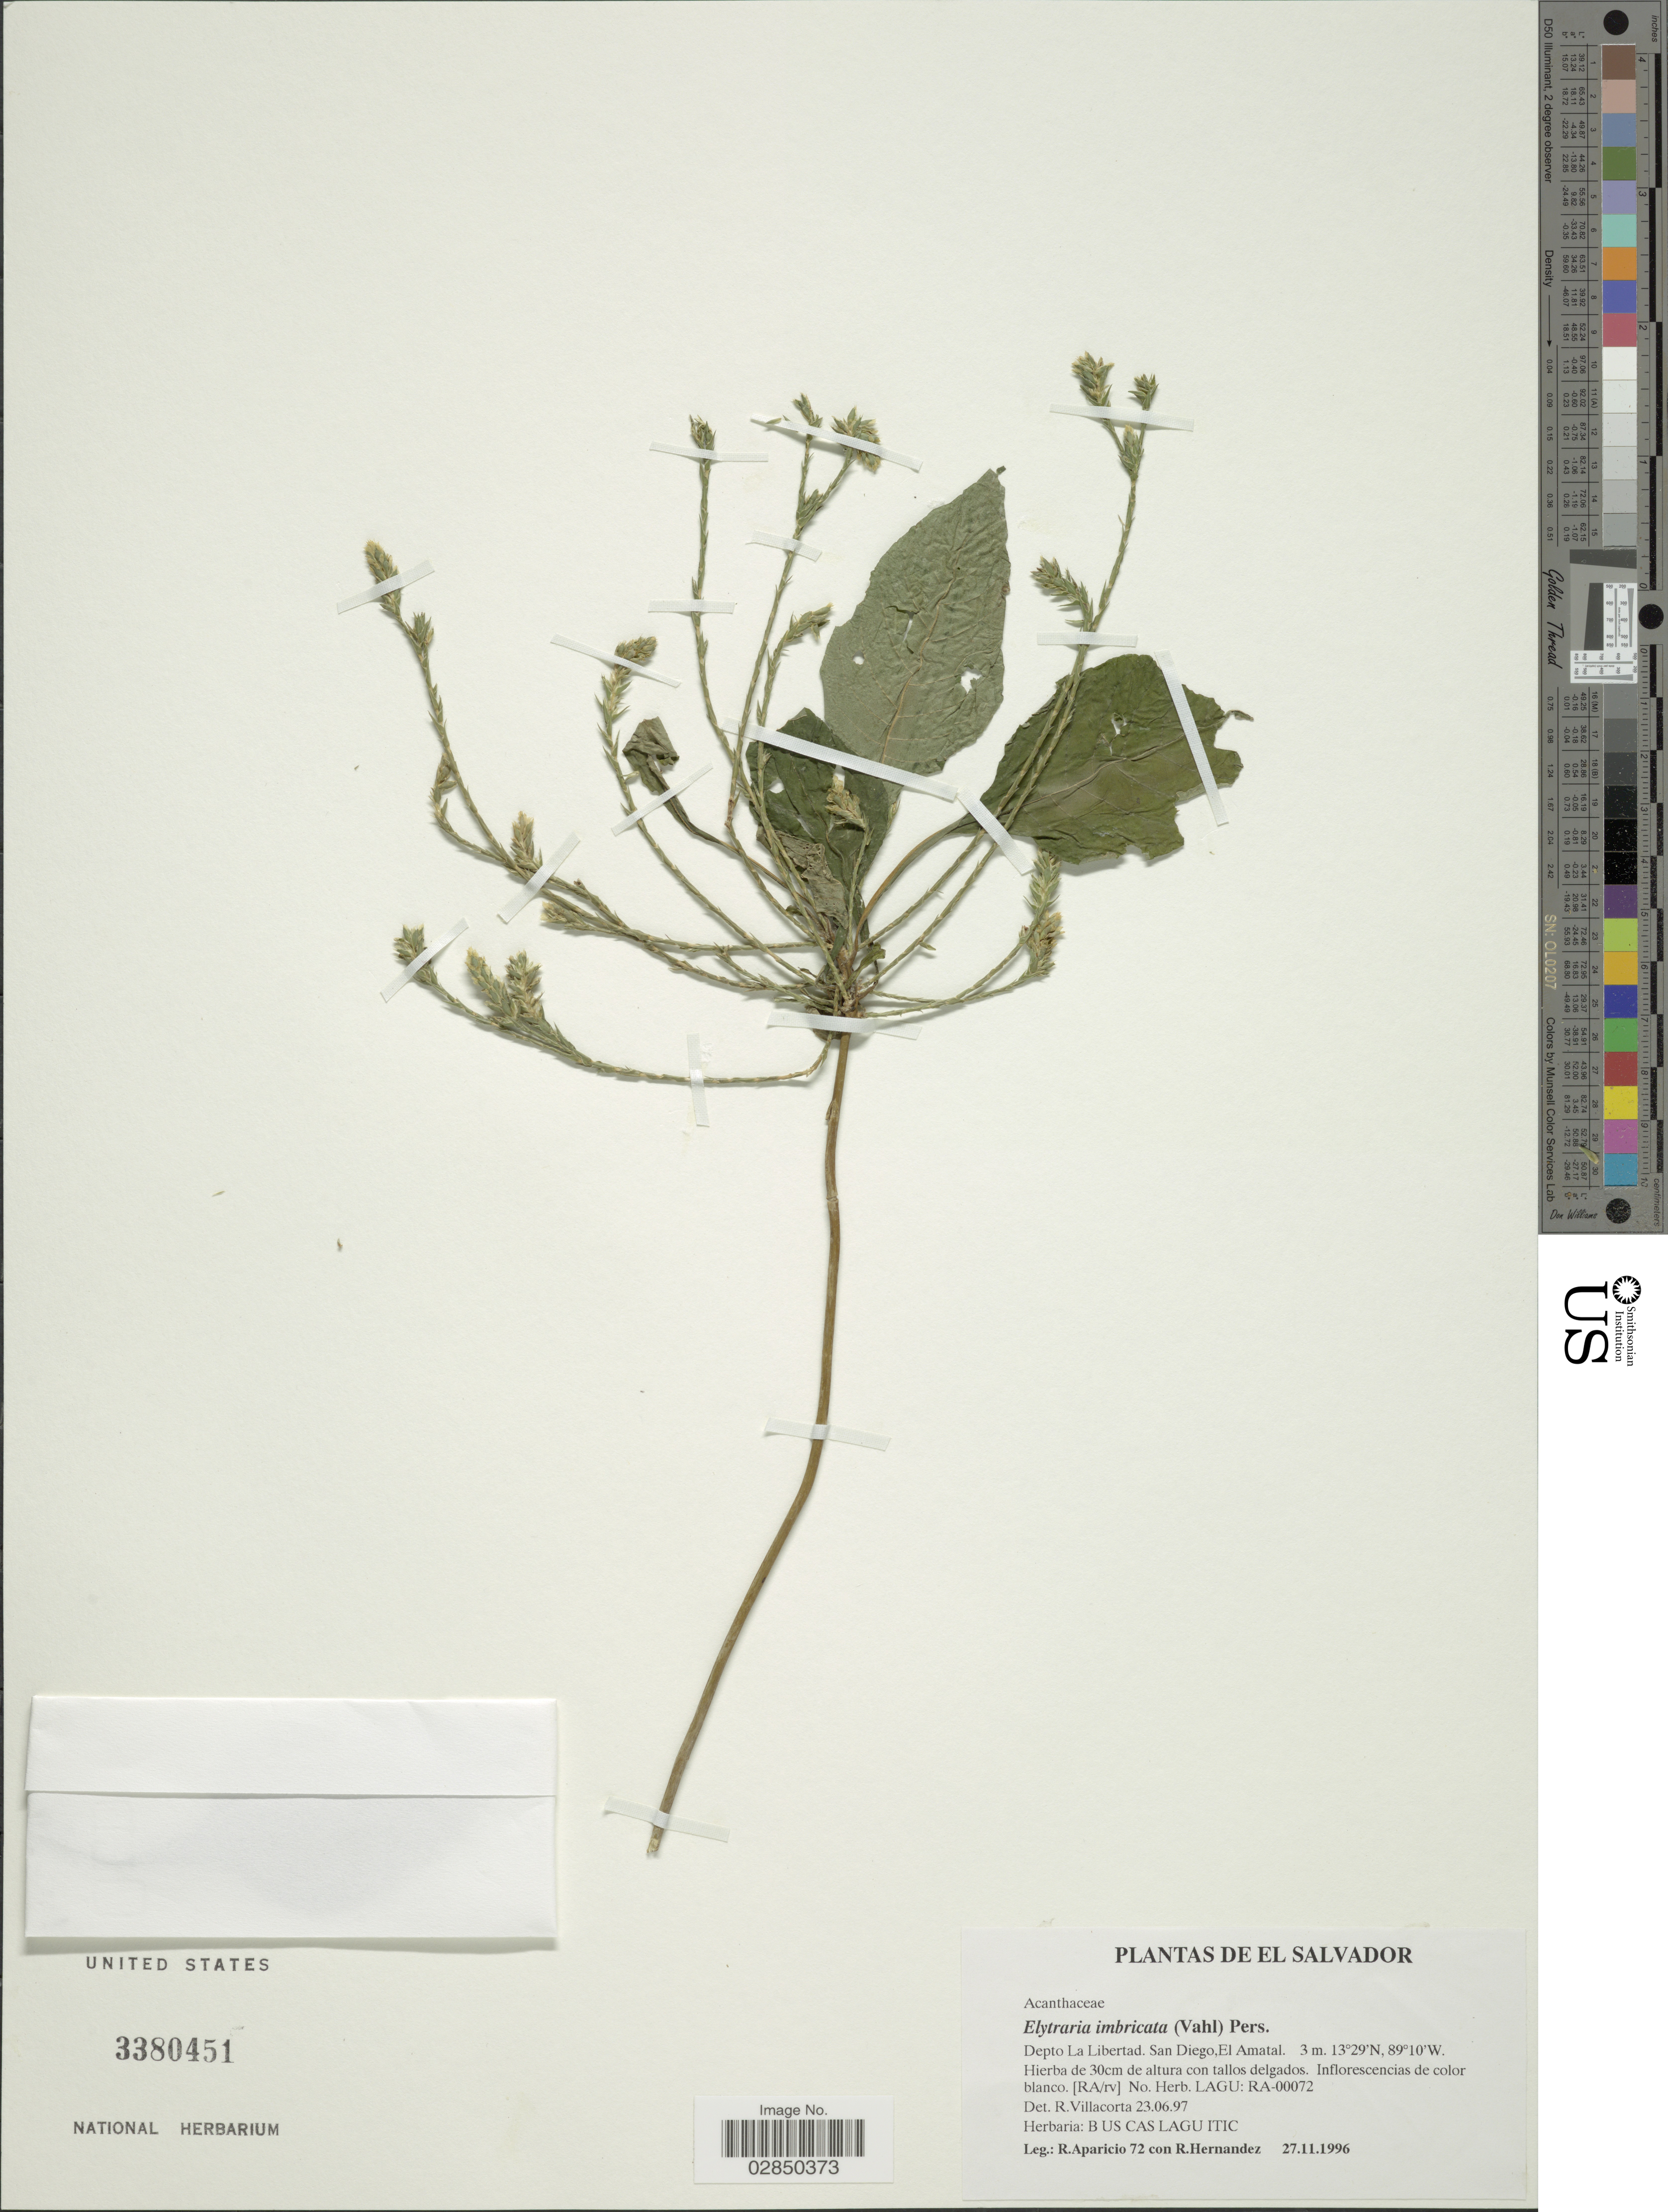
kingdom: Plantae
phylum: Tracheophyta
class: Magnoliopsida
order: Lamiales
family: Acanthaceae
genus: Elytraria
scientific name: Elytraria imbricata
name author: (Vahl) Pers.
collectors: R. Aparicio & R. Hernandez M.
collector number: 72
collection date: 1996-11-27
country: El Salvador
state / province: La Libertad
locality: Depto La Libertad. San Diego, El Amatal.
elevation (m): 3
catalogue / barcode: US 3380451